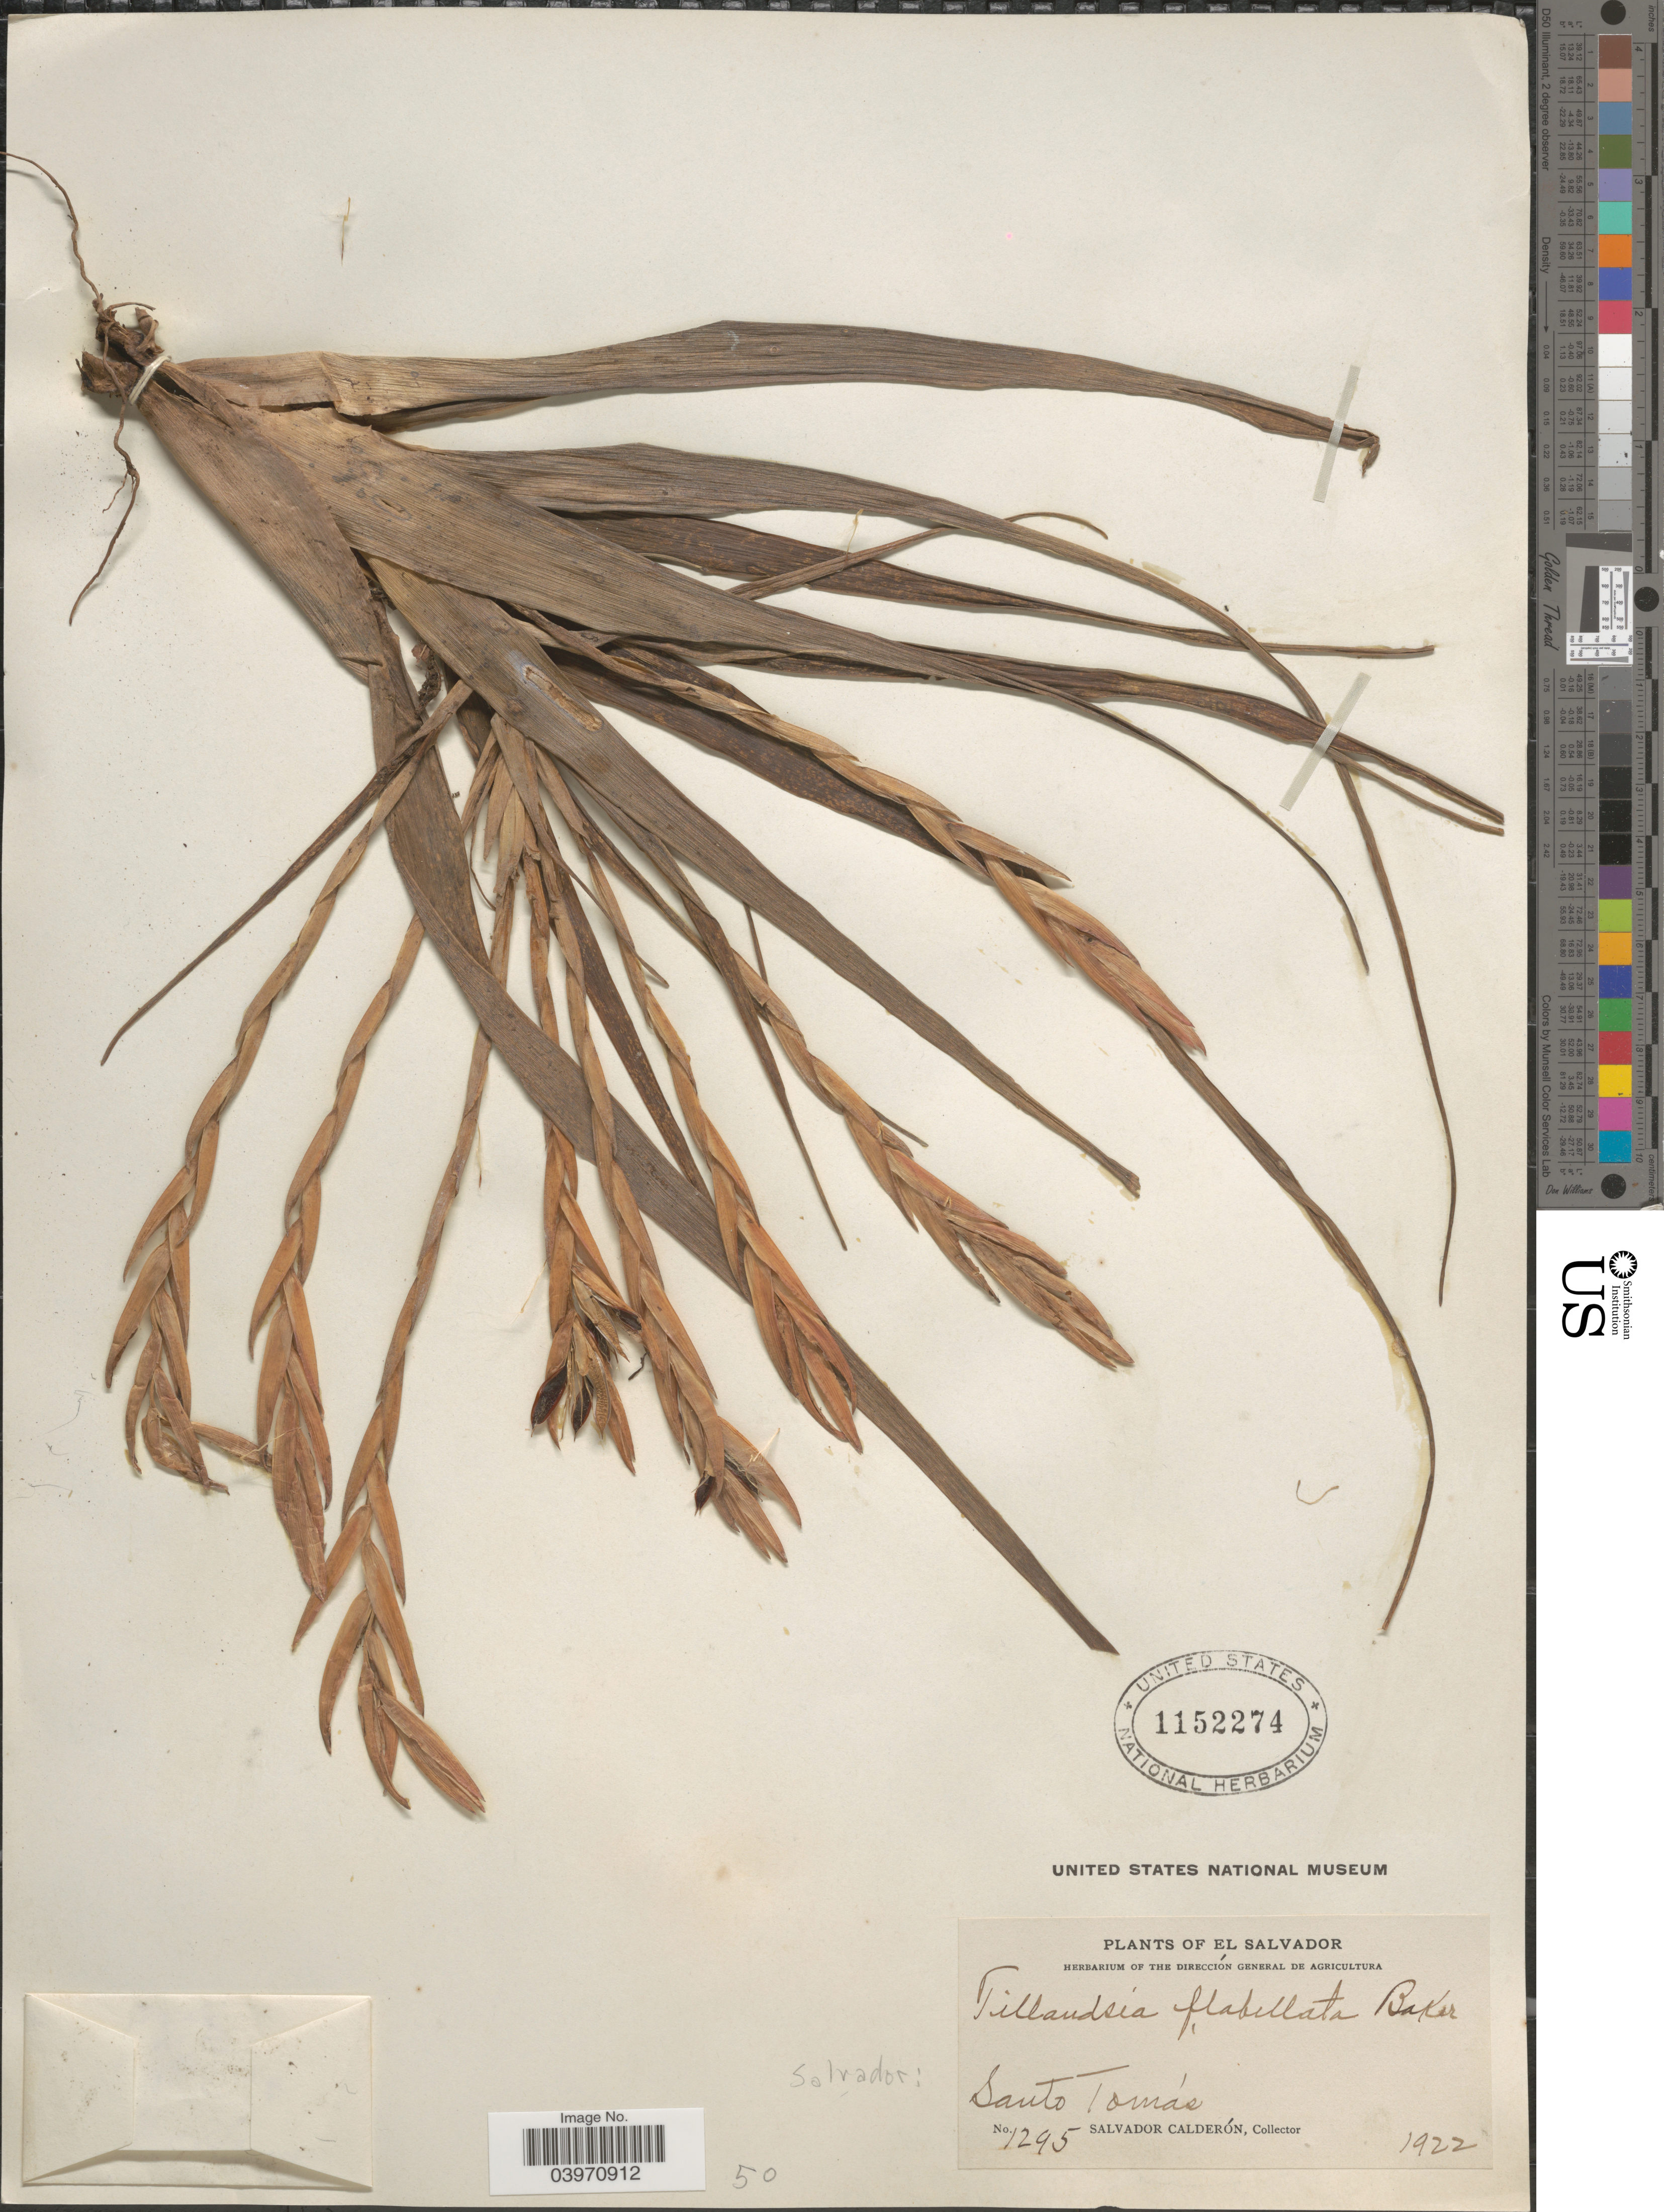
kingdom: Plantae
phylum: Tracheophyta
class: Liliopsida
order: Poales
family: Bromeliaceae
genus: Tillandsia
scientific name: Tillandsia flabellata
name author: Baker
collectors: S. Calderón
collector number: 1295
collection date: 1922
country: El Salvador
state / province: San Salvador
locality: Salvador, Santo Tomás.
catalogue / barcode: US 1152274